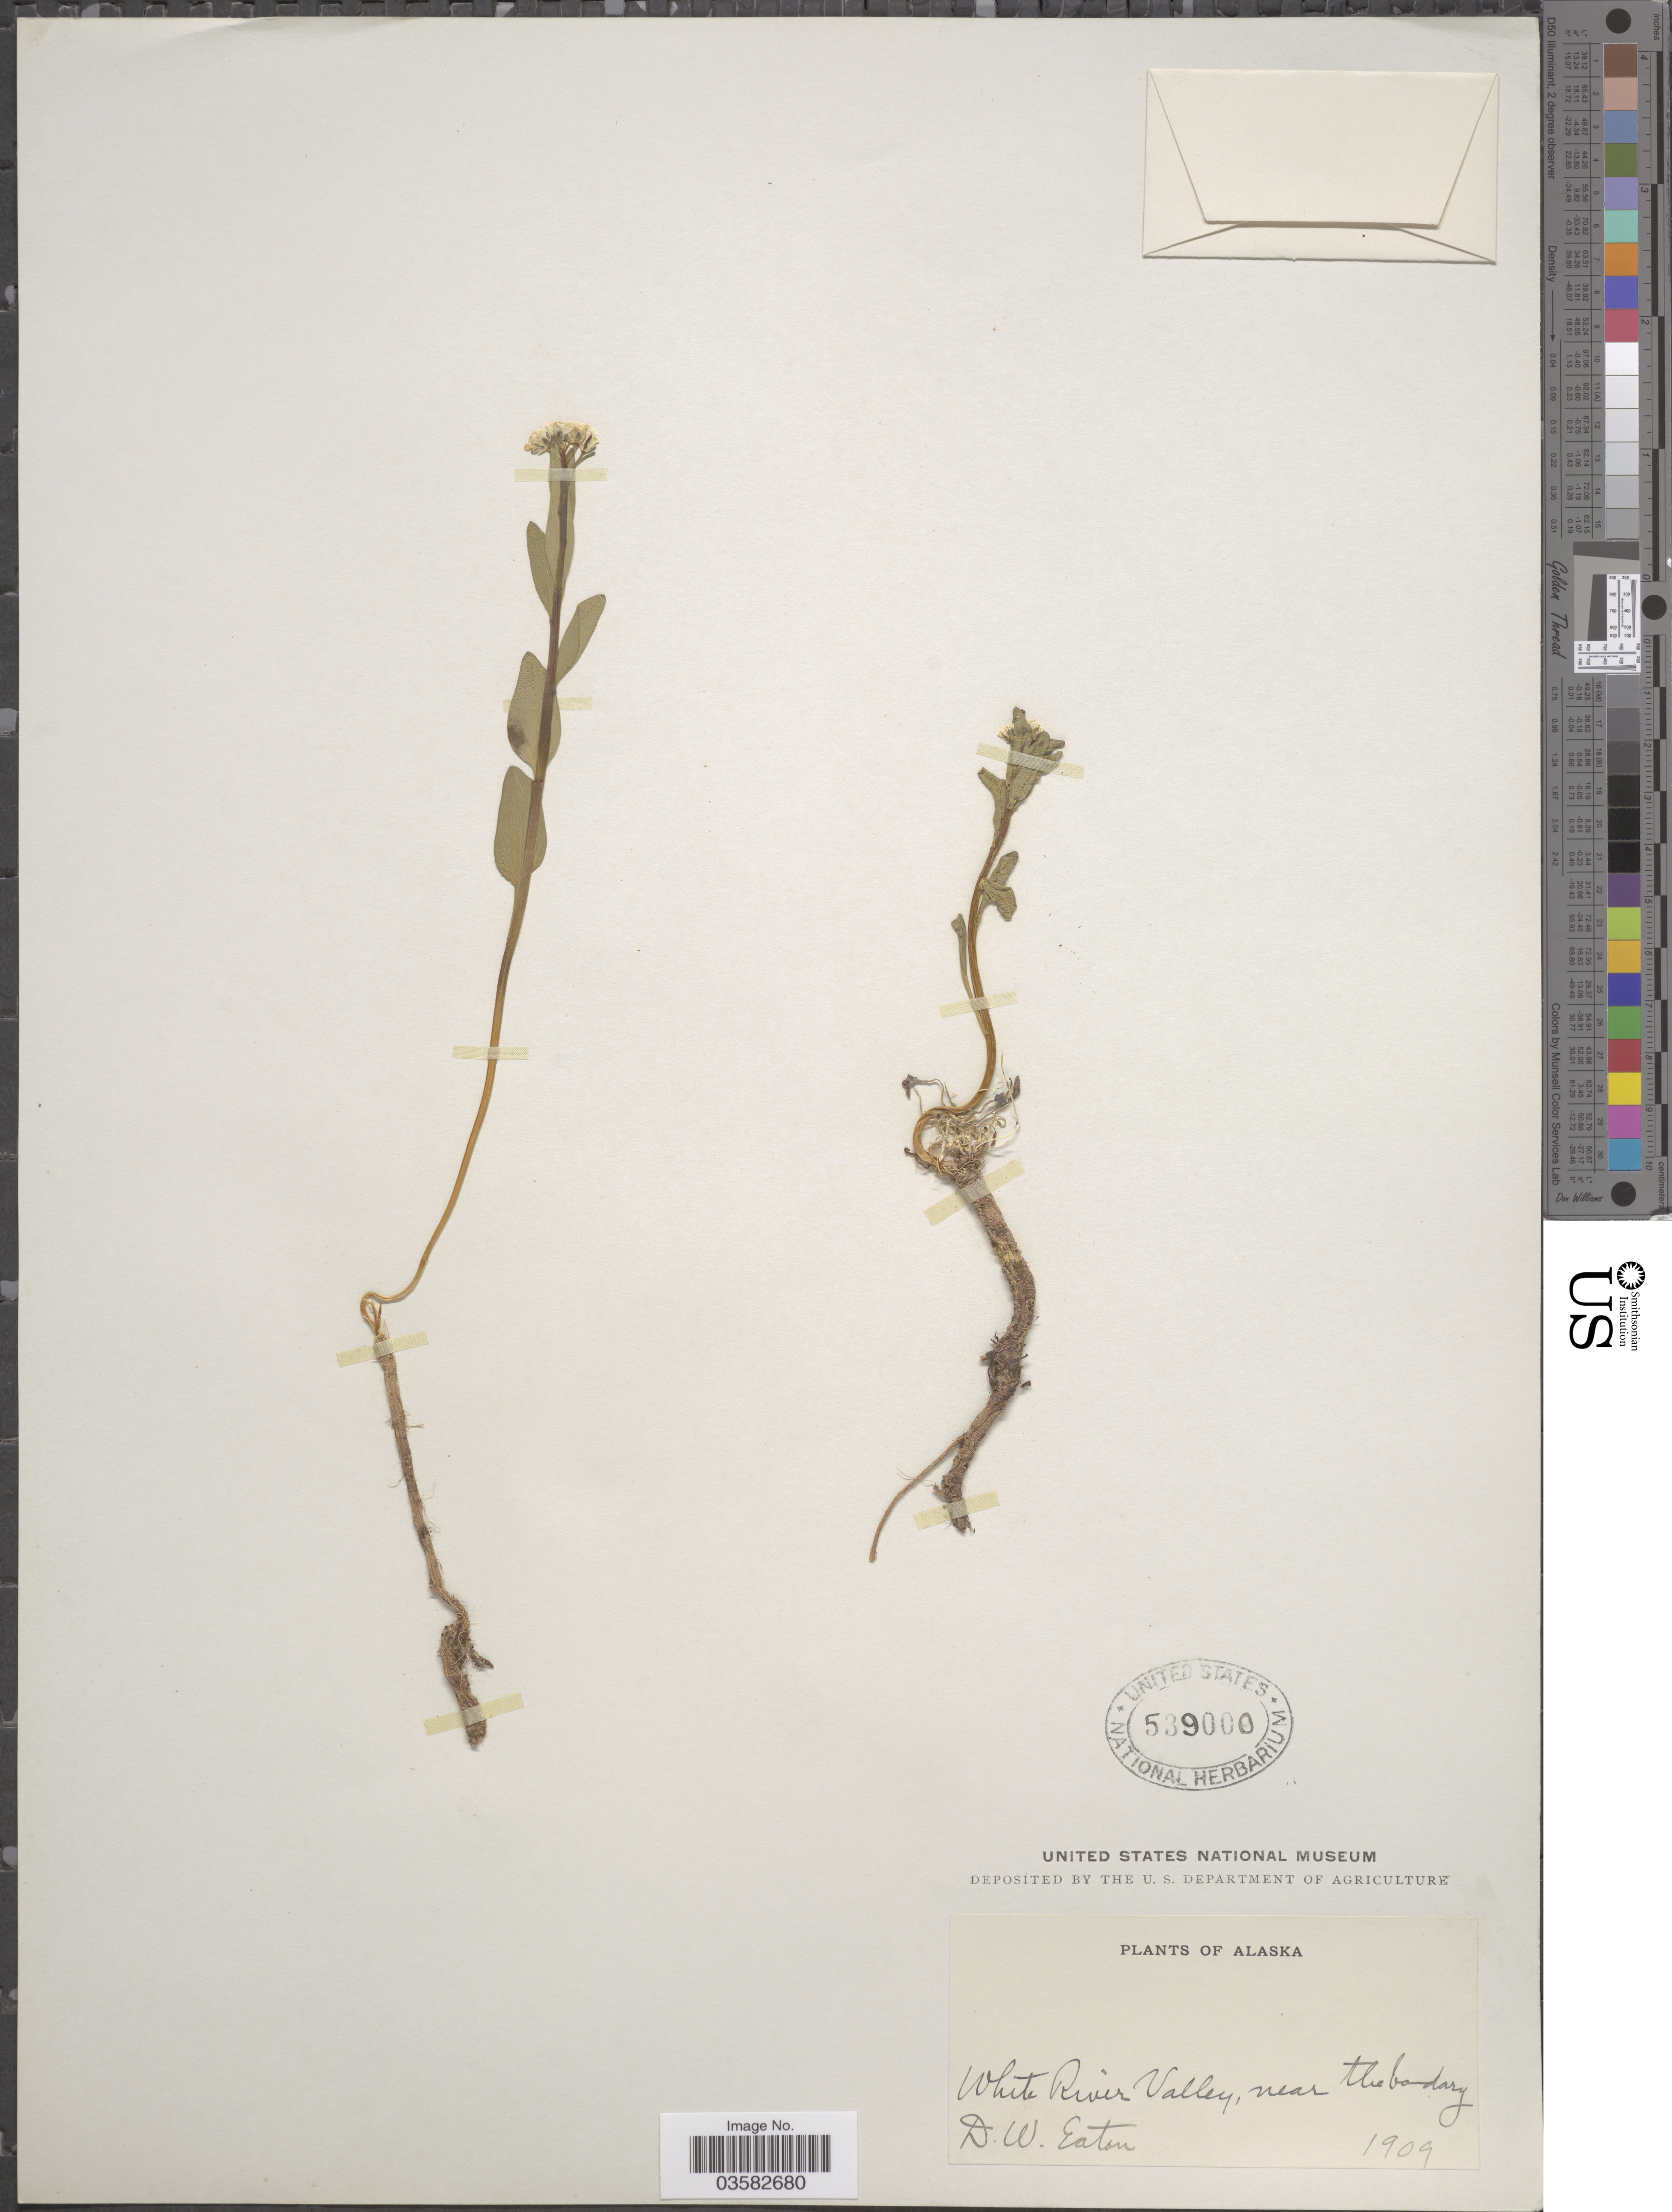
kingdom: Plantae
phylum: Tracheophyta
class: Magnoliopsida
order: Brassicales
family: Brassicaceae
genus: Eutrema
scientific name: Eutrema edwardsii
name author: R. Br.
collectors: D. Eaton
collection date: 1909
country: United States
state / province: Alaska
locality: White River Valley, near the boundary.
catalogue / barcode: US 539000